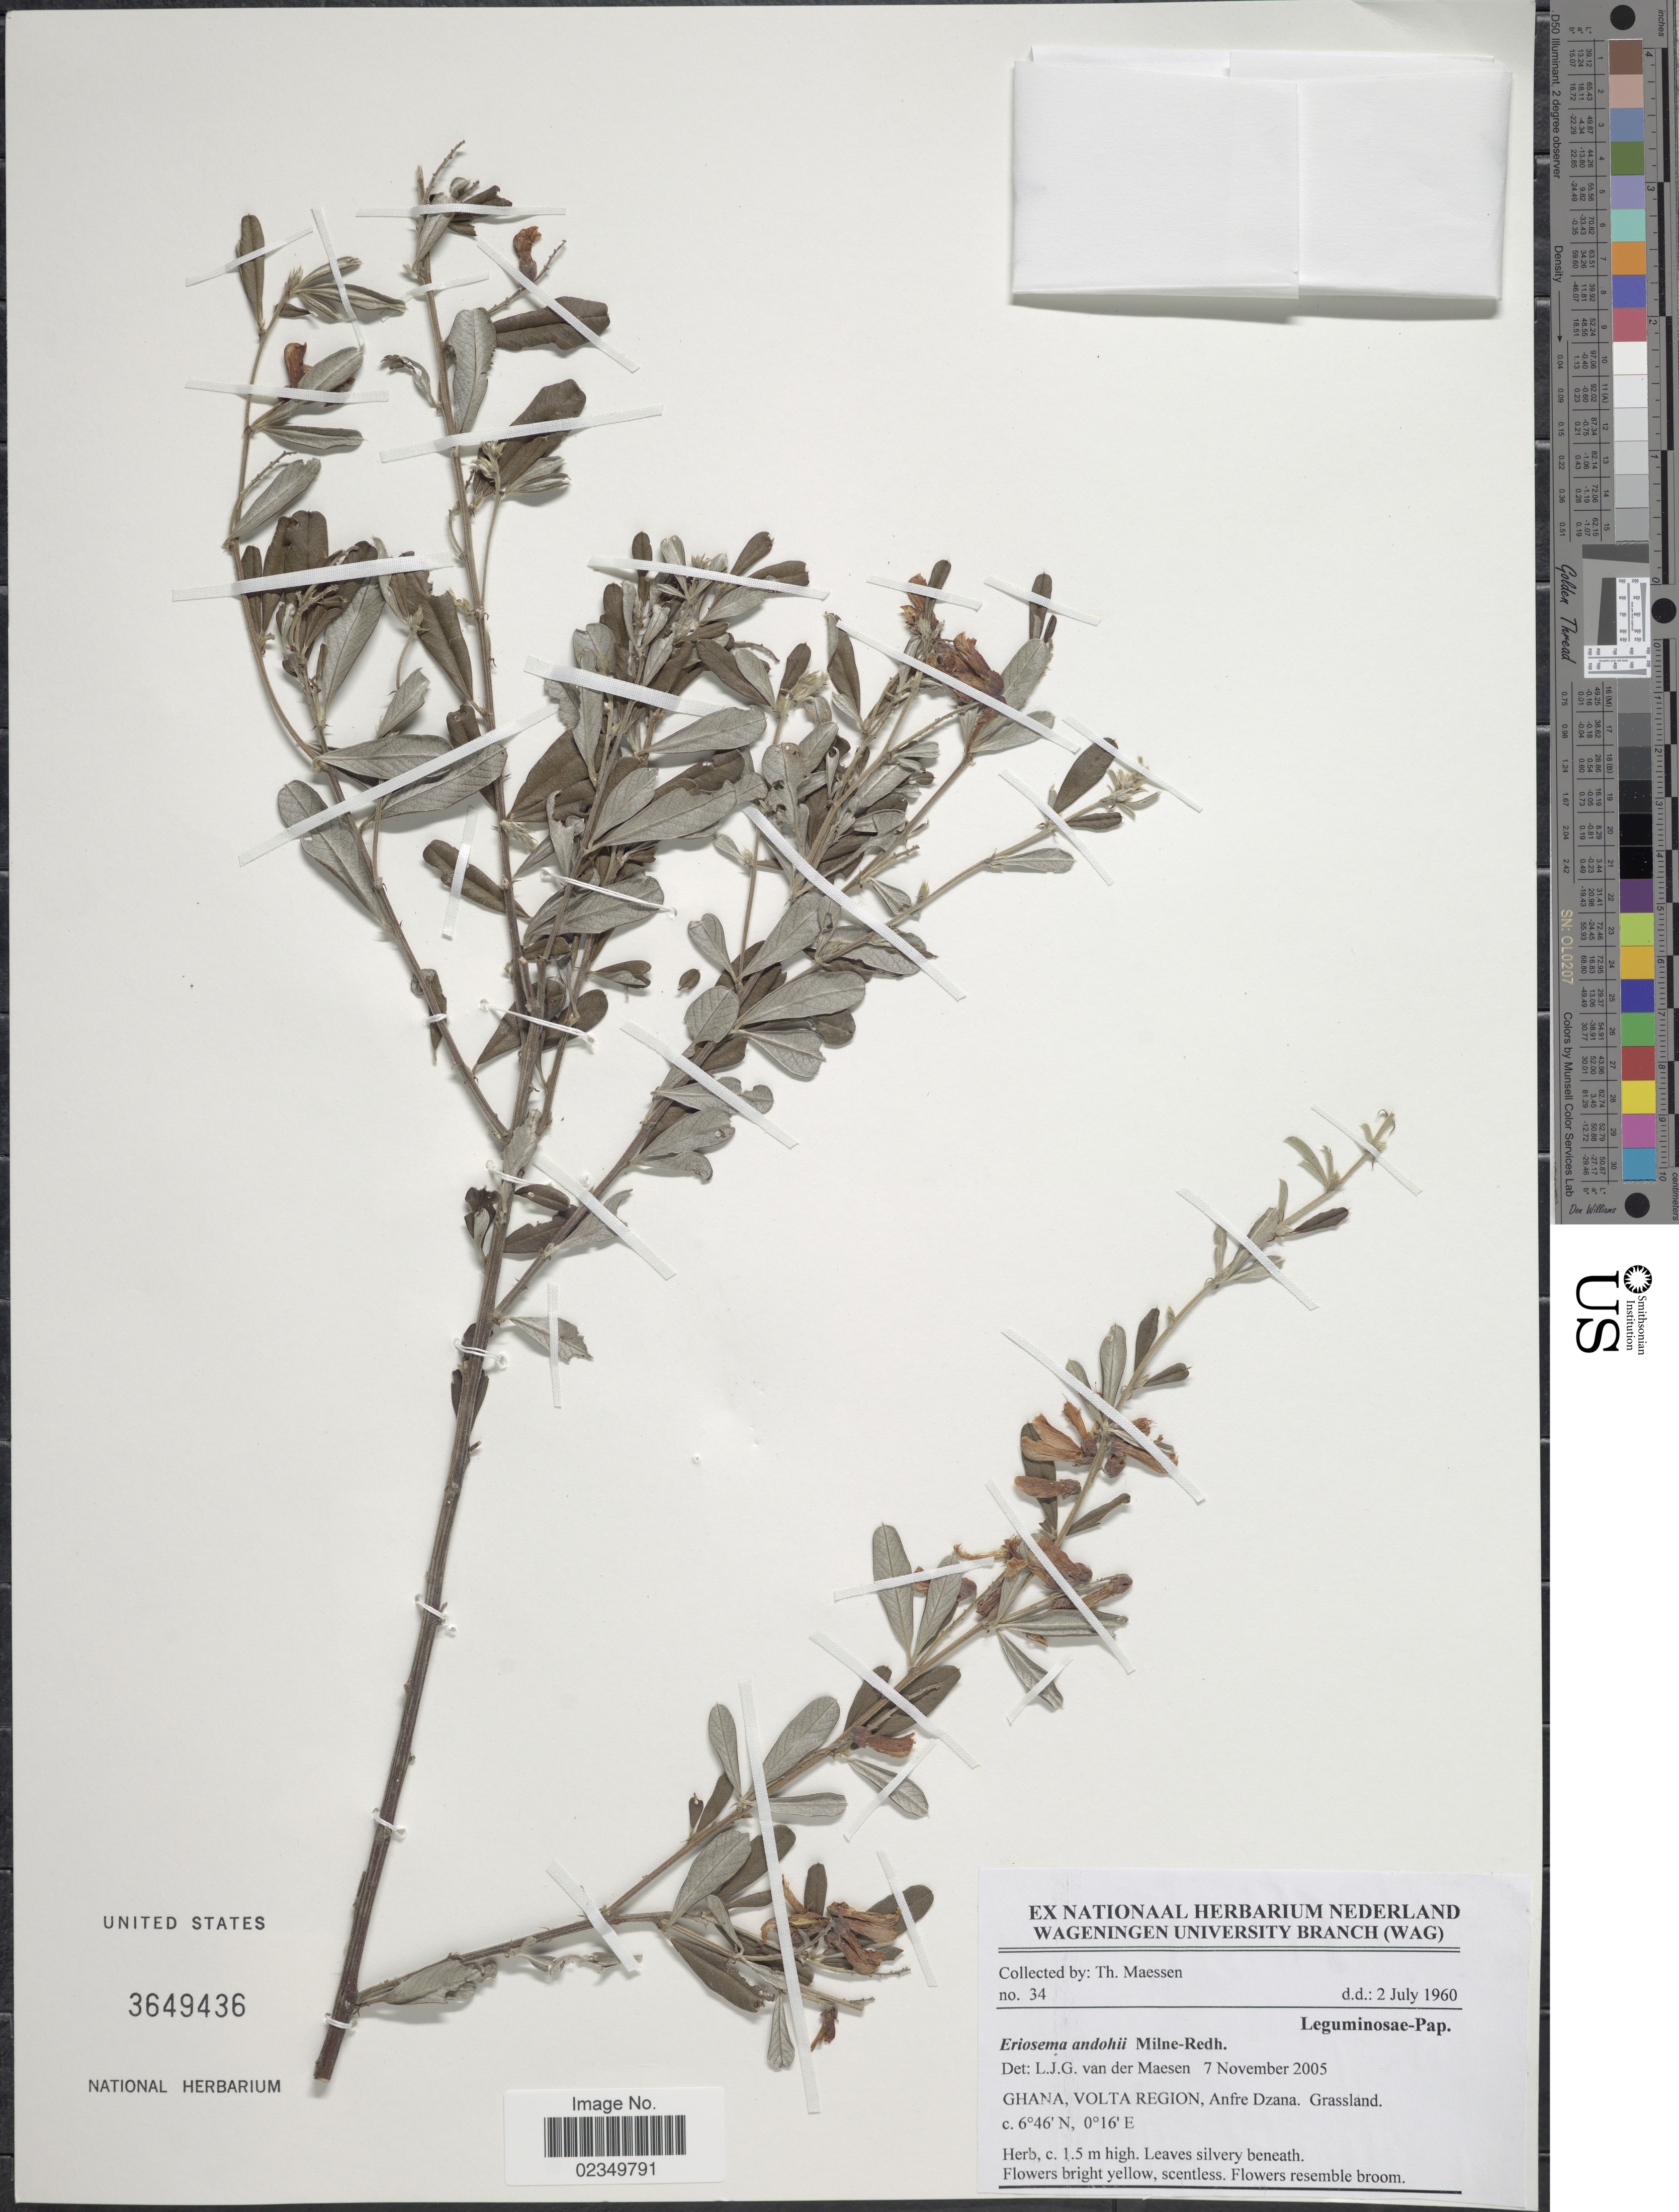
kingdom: Plantae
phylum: Tracheophyta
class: Magnoliopsida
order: Fabales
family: Fabaceae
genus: Eriosema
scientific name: Eriosema andohii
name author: Milne-Redh.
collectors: T. Maessen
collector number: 34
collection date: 1960-07-02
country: Ghana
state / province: Volta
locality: Volta Region, Anfre Dzana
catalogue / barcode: US 3649436